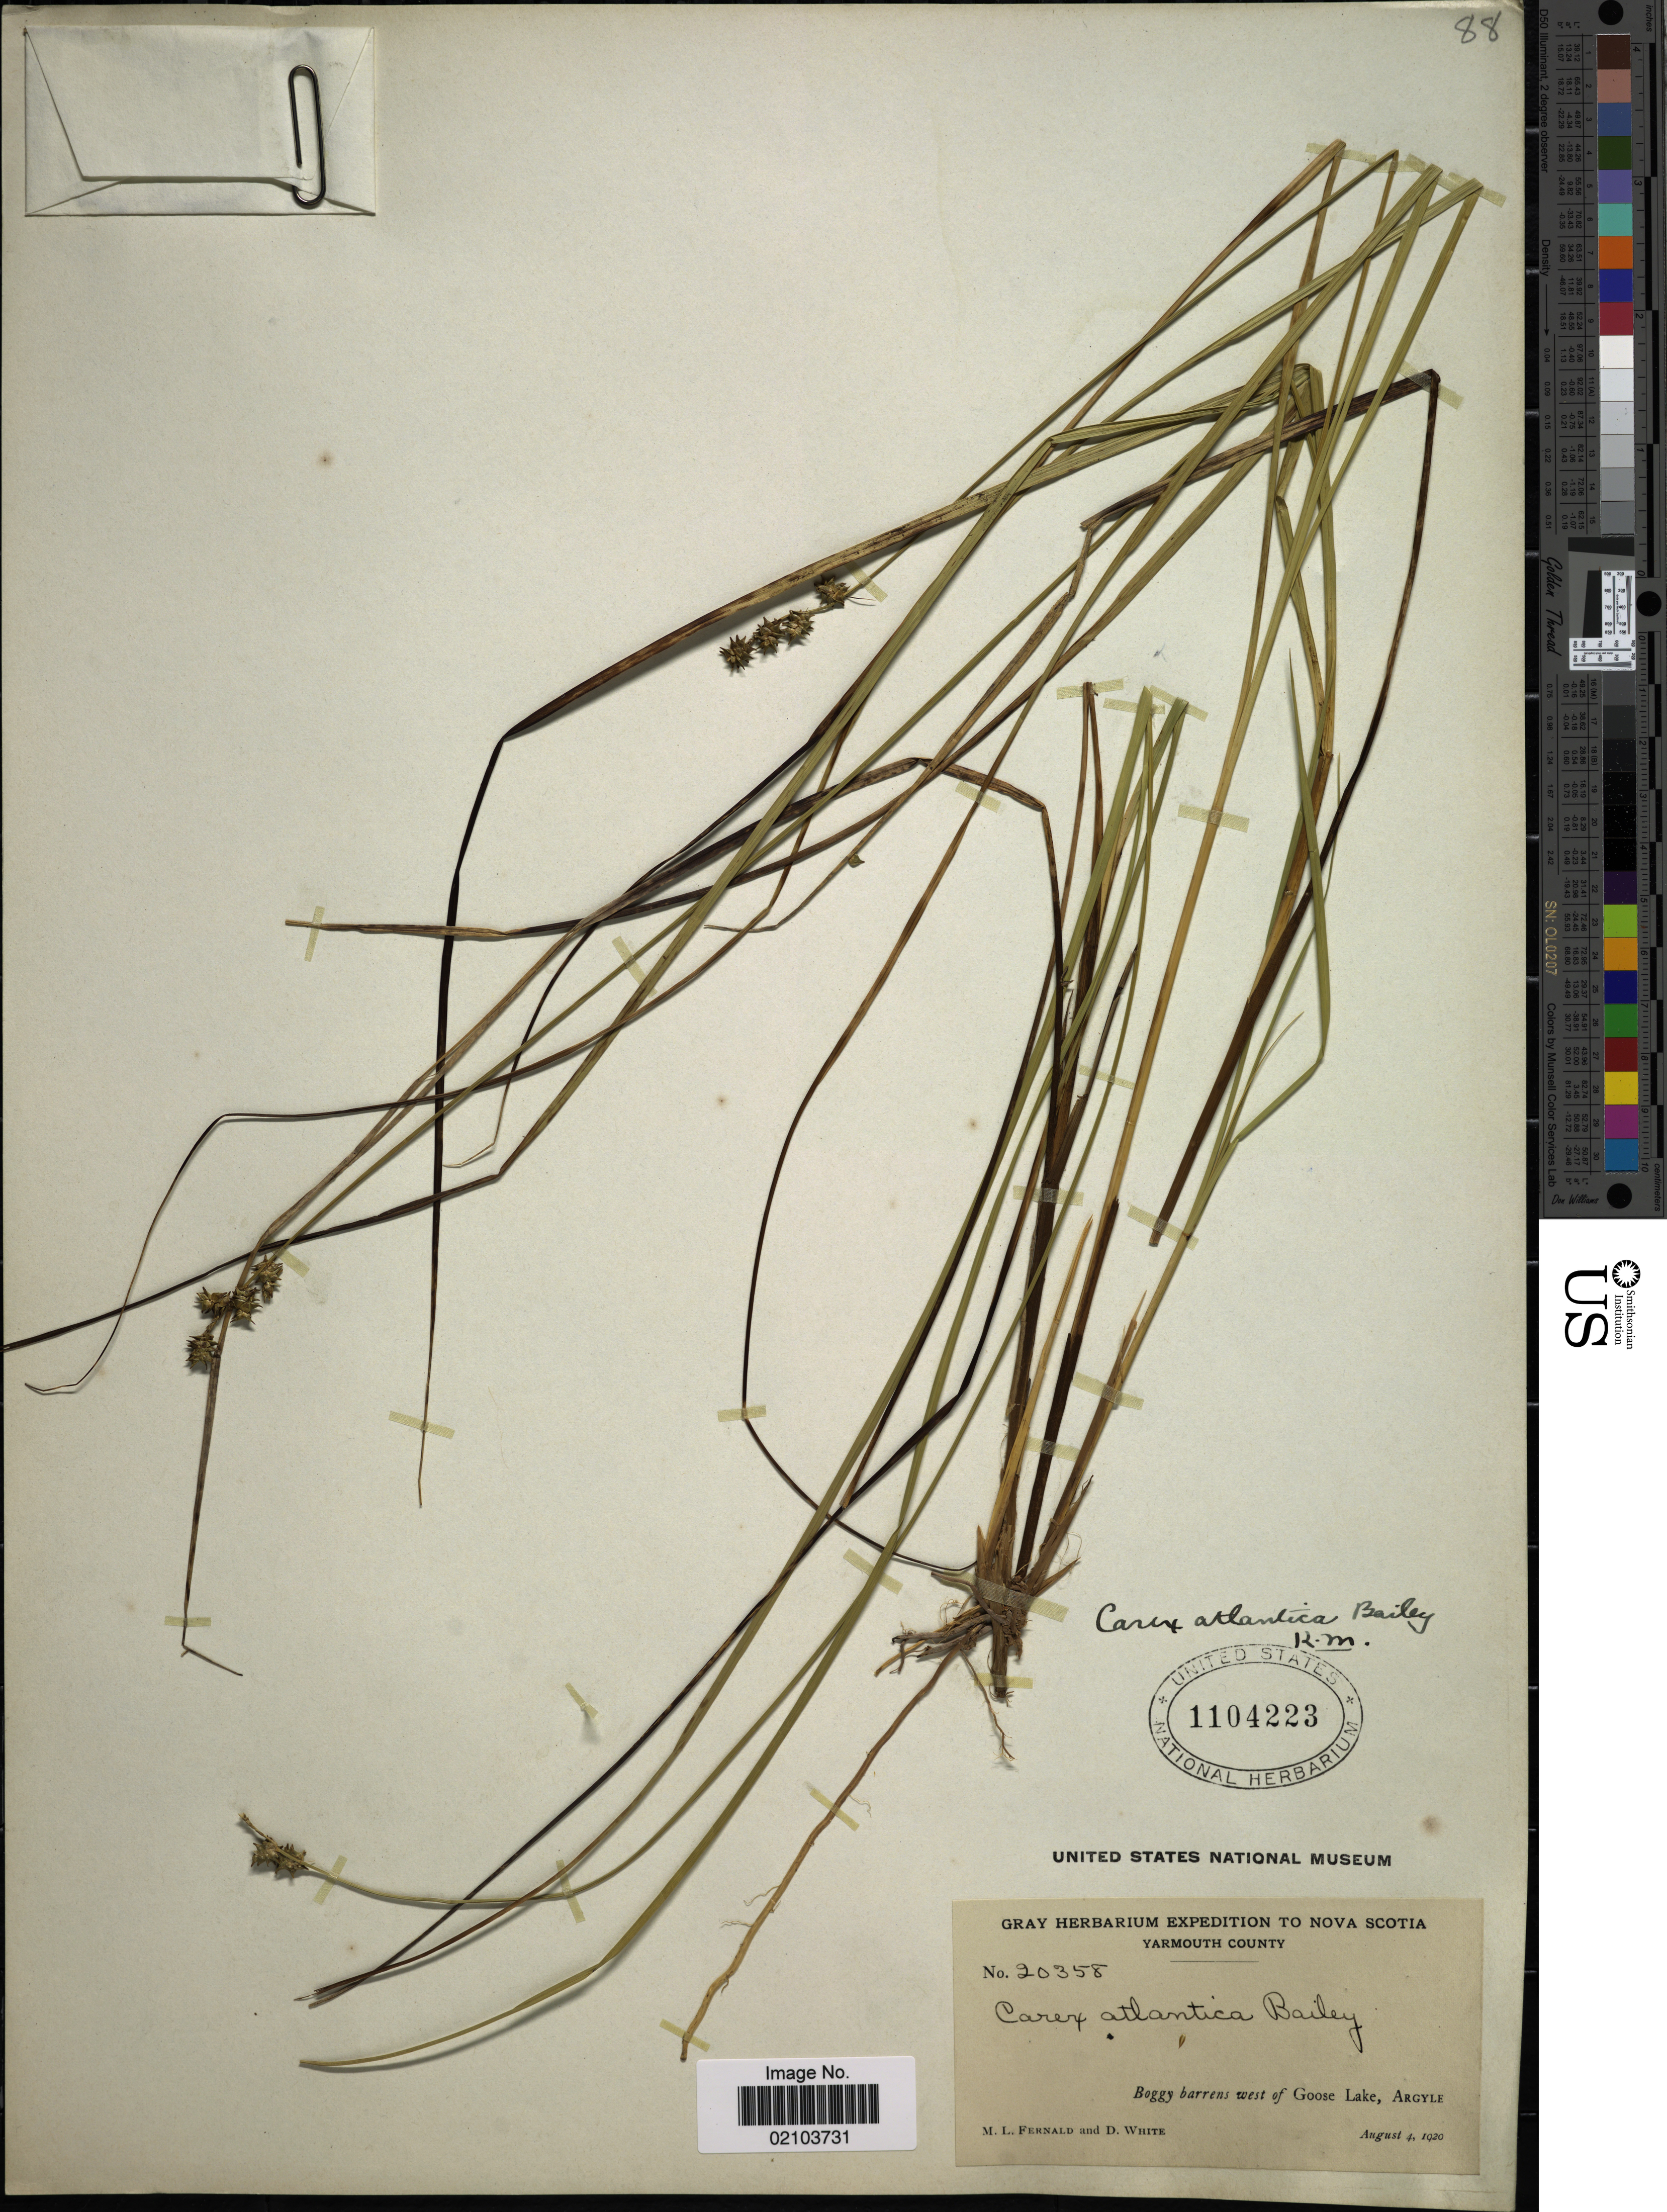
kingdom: Plantae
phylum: Tracheophyta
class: Liliopsida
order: Poales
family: Cyperaceae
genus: Carex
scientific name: Carex atlantica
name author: L.H. Bailey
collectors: M. L. Fernald & D. White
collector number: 20358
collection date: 1920-08-04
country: United States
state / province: Nevada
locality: Yarmouth County. West of Goose Lake, Argyle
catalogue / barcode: US 1104223